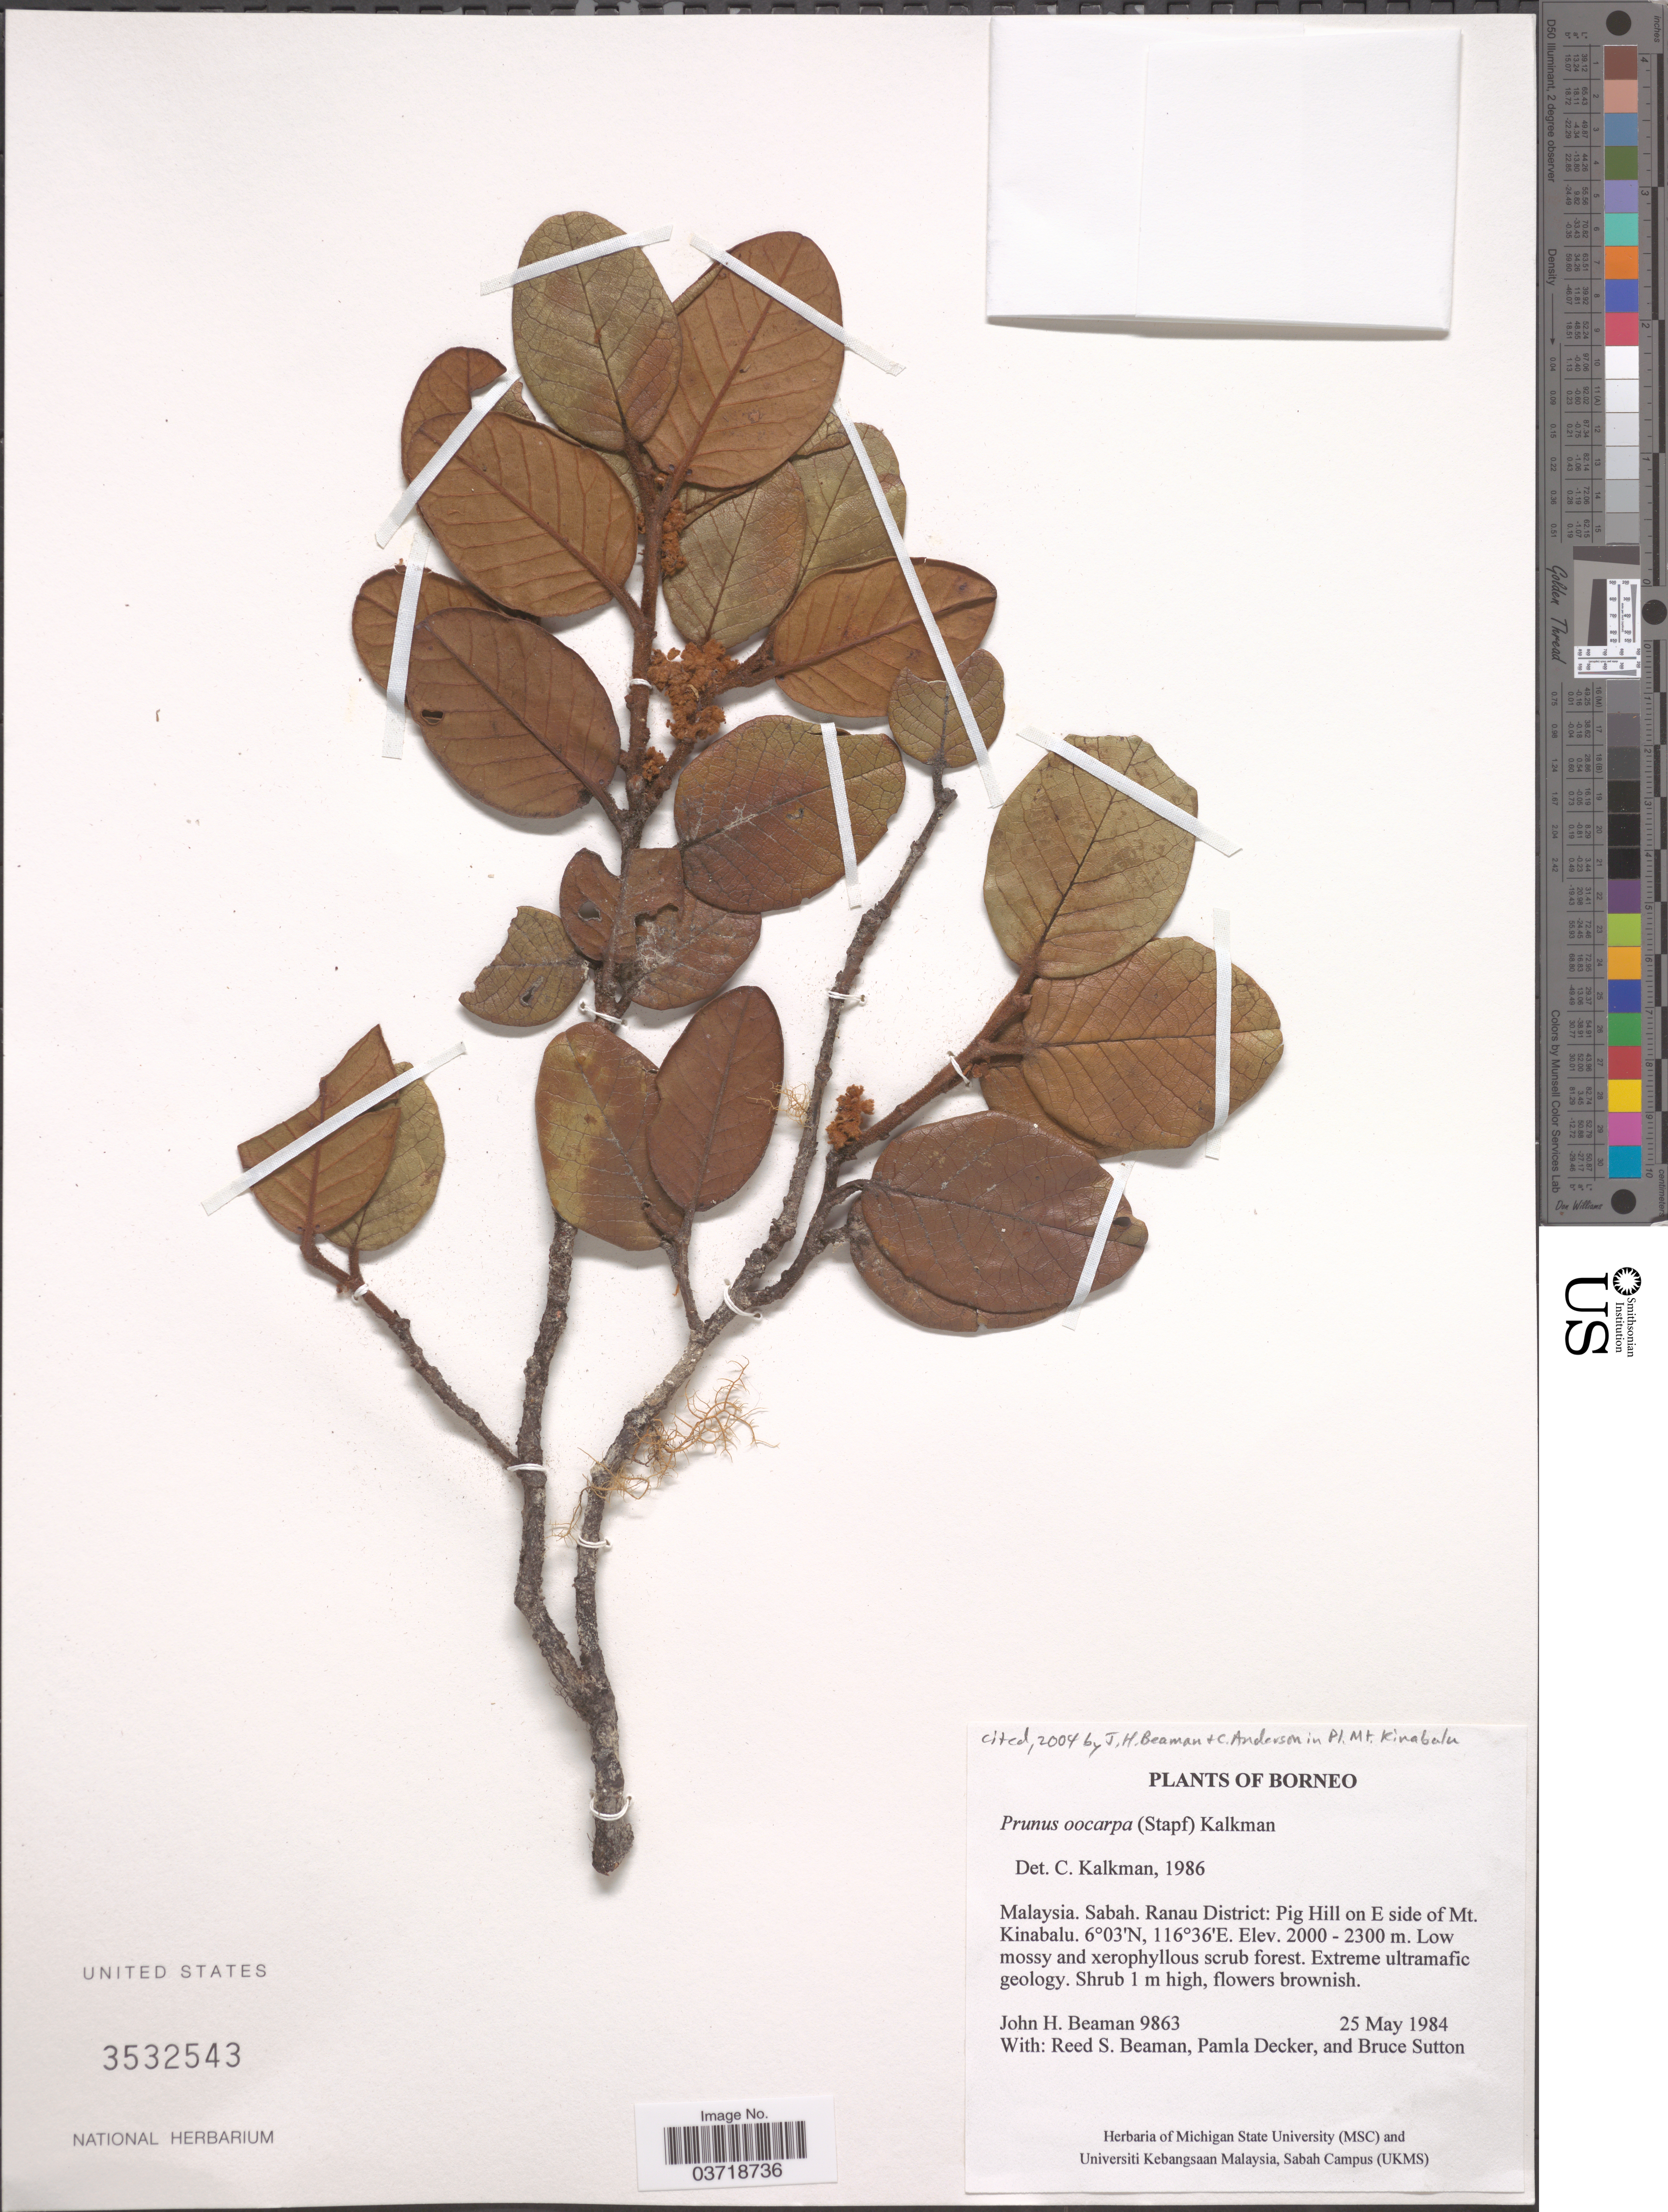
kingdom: Plantae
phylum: Tracheophyta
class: Magnoliopsida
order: Rosales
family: Rosaceae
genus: Prunus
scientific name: Prunus oocarpa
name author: (Stapf) Kalkman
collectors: J. H. Beaman, R. S. Beaman, P. Decker & B. Sutton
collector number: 9863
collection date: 1984-05-25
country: Malaysia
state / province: Sabah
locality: Borneo. Ranau District: Pig Hill on E side of Mt. Kinabalu.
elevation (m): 2000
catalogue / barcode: US 3532543